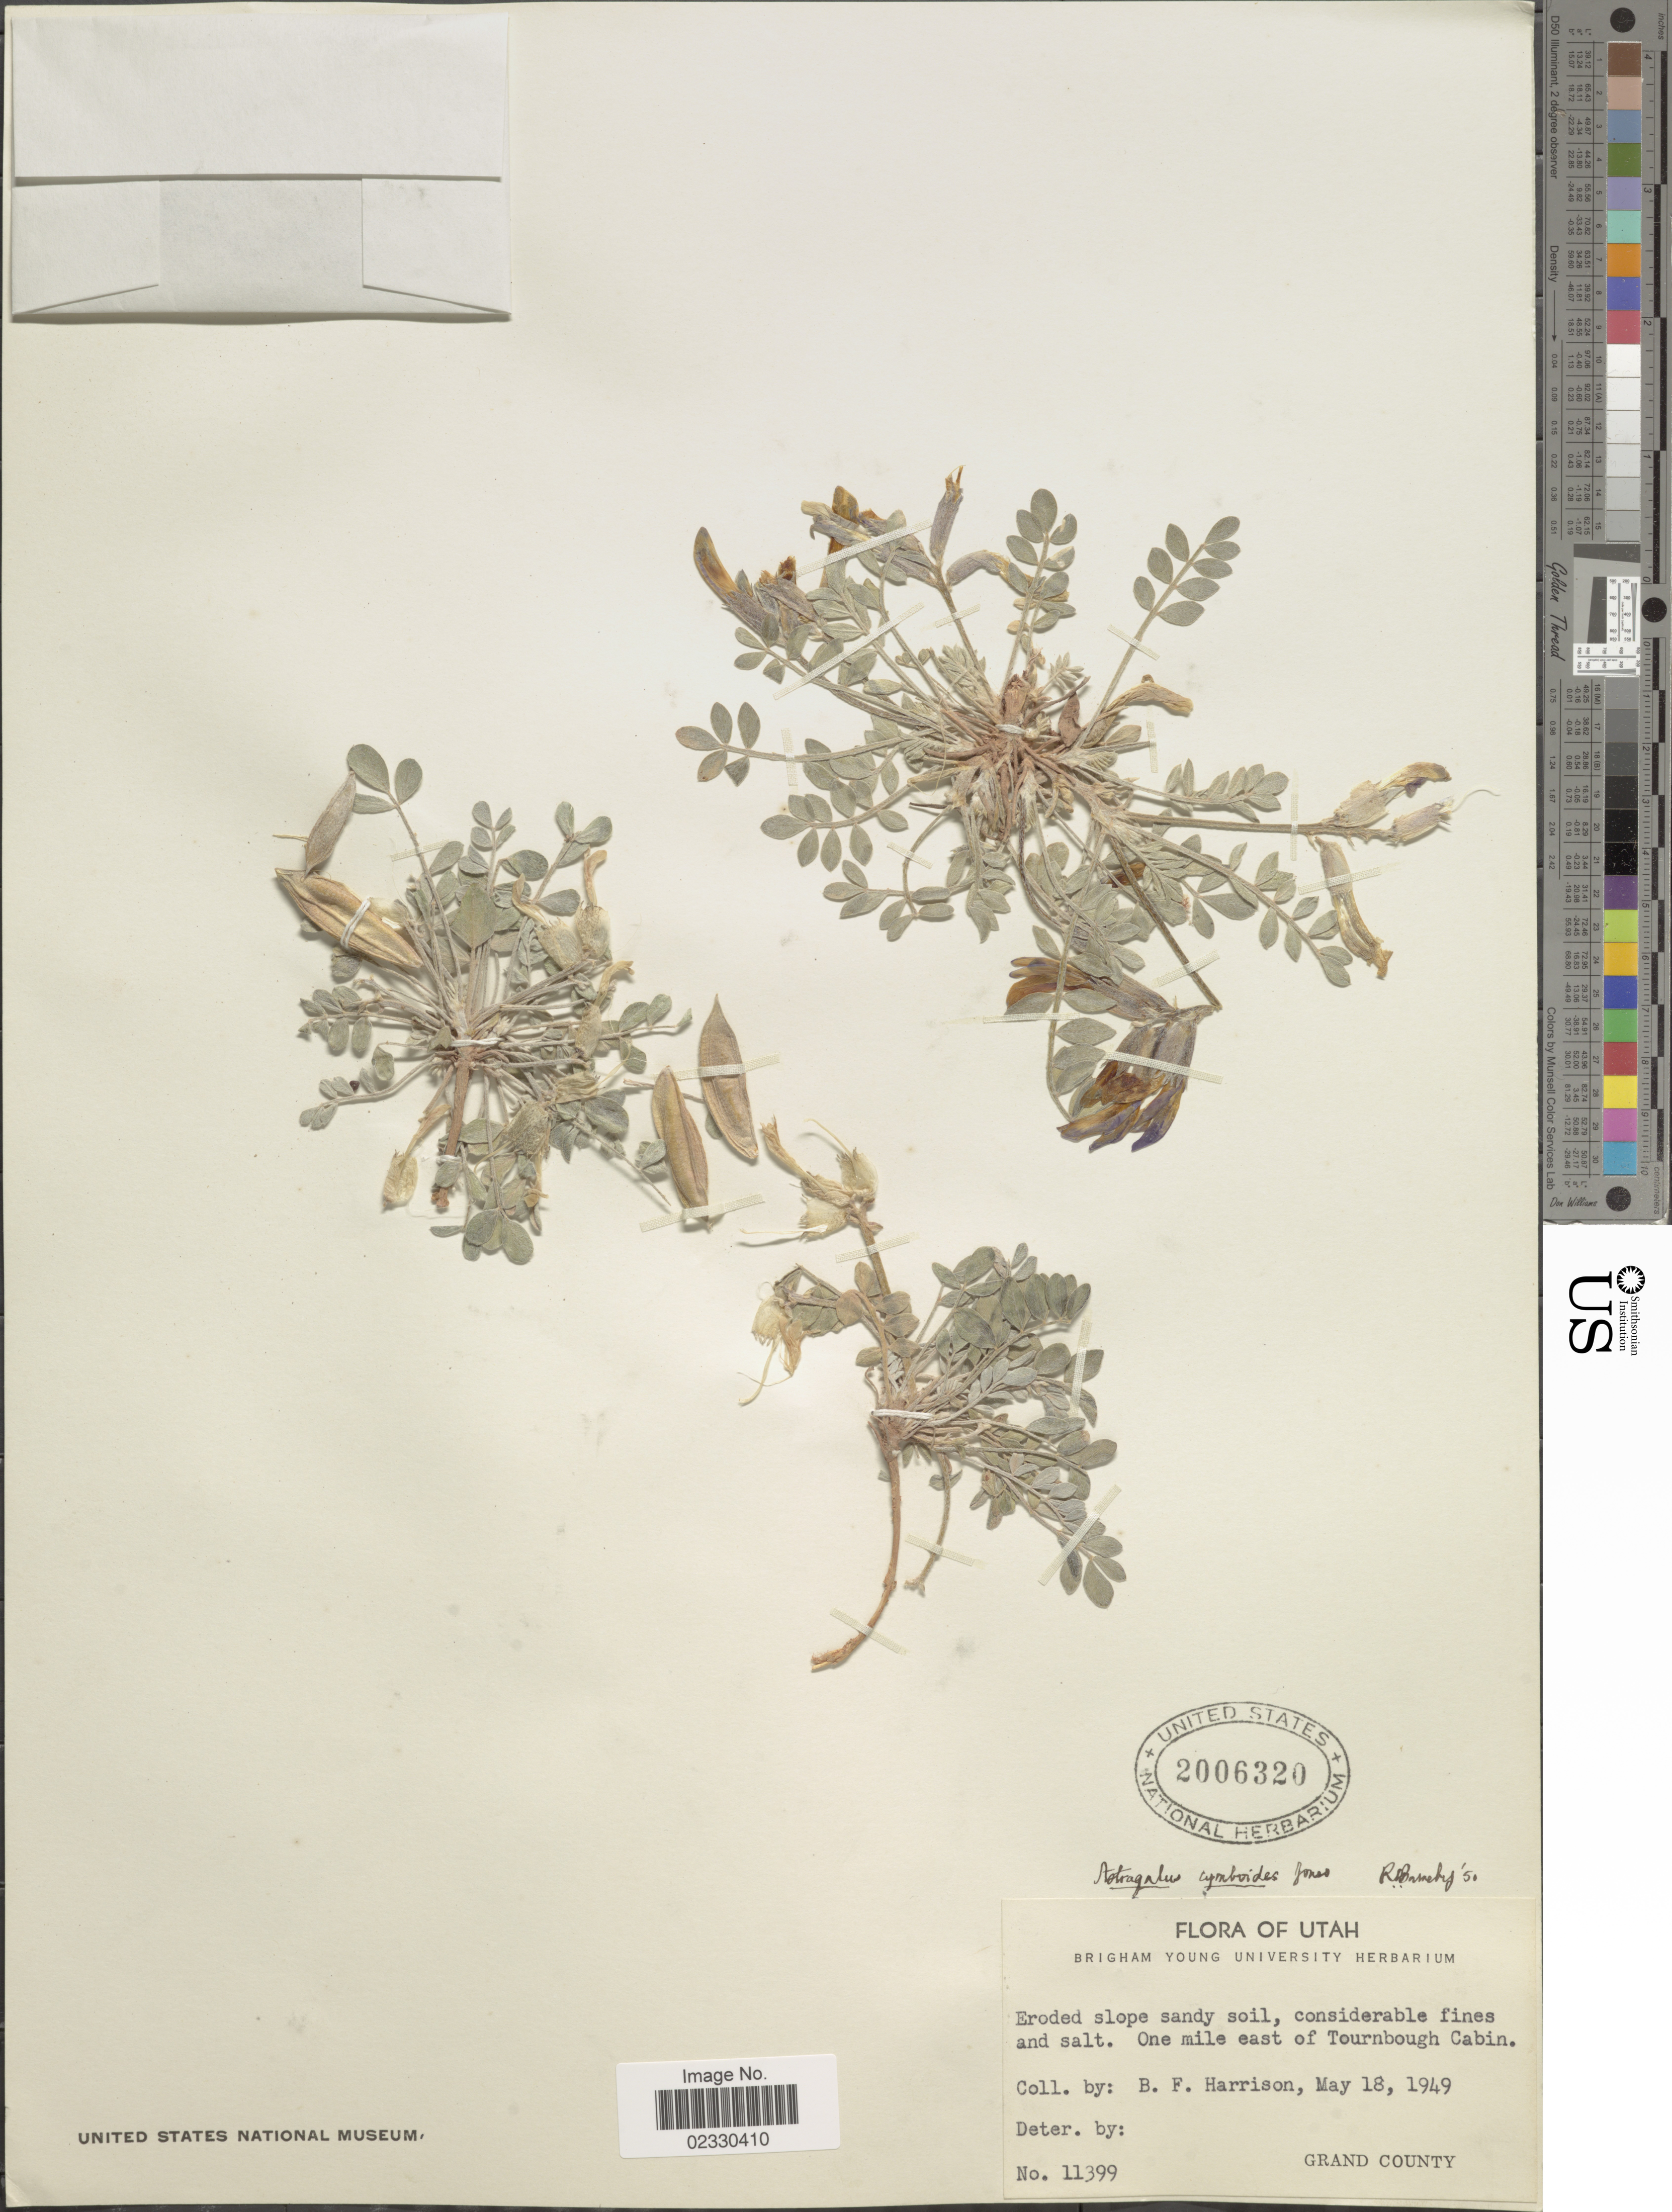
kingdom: Plantae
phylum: Tracheophyta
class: Magnoliopsida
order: Fabales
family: Fabaceae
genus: Astragalus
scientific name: Astragalus cymboides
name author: M.E. Jones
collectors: B. F. Harrison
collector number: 11399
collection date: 1949-05-18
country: United States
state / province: Utah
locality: One mile east of Tournbough Cabin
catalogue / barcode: US 2006320